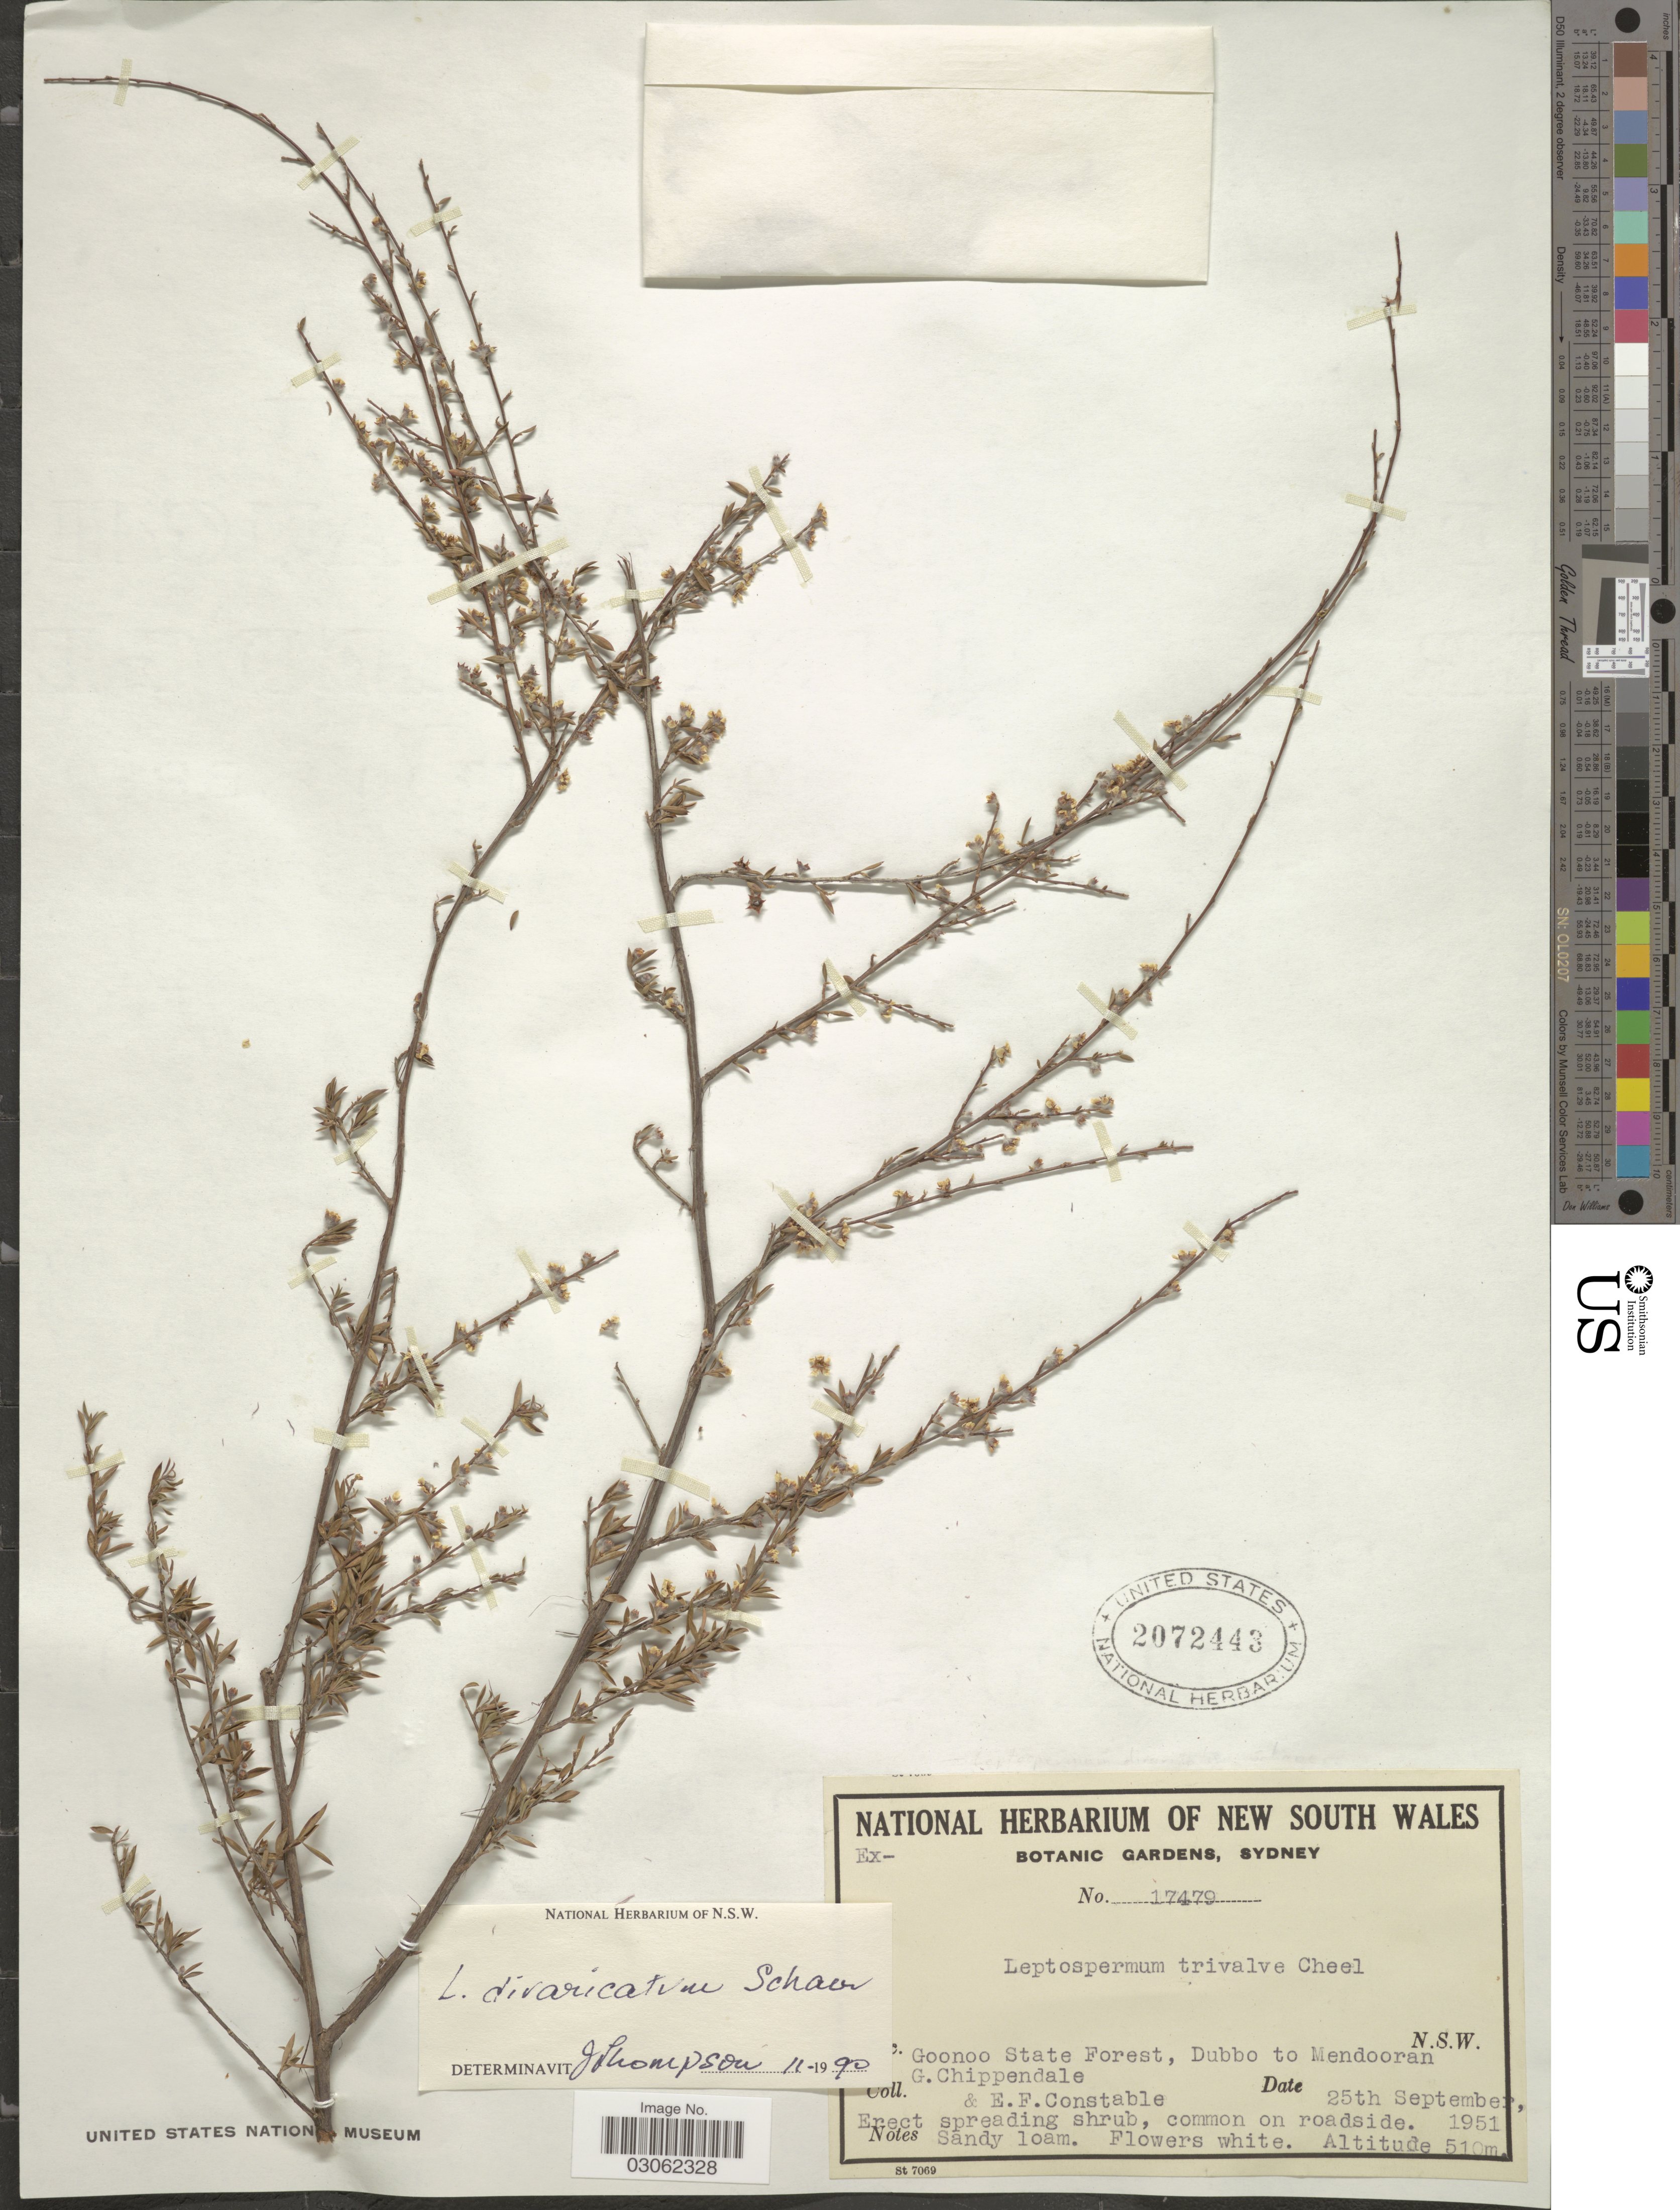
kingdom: Plantae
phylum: Tracheophyta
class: Magnoliopsida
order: Myrtales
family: Myrtaceae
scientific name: Gaudium divaricatum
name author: (Schauer) P.G. Wilson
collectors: G. Chippendale & E. F. Constable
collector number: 17479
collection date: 1951-09-25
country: Australia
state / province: New South Wales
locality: Goonoo State Forest, Dubbo to Mendooran. N.S.W.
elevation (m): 510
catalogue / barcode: US 2072443